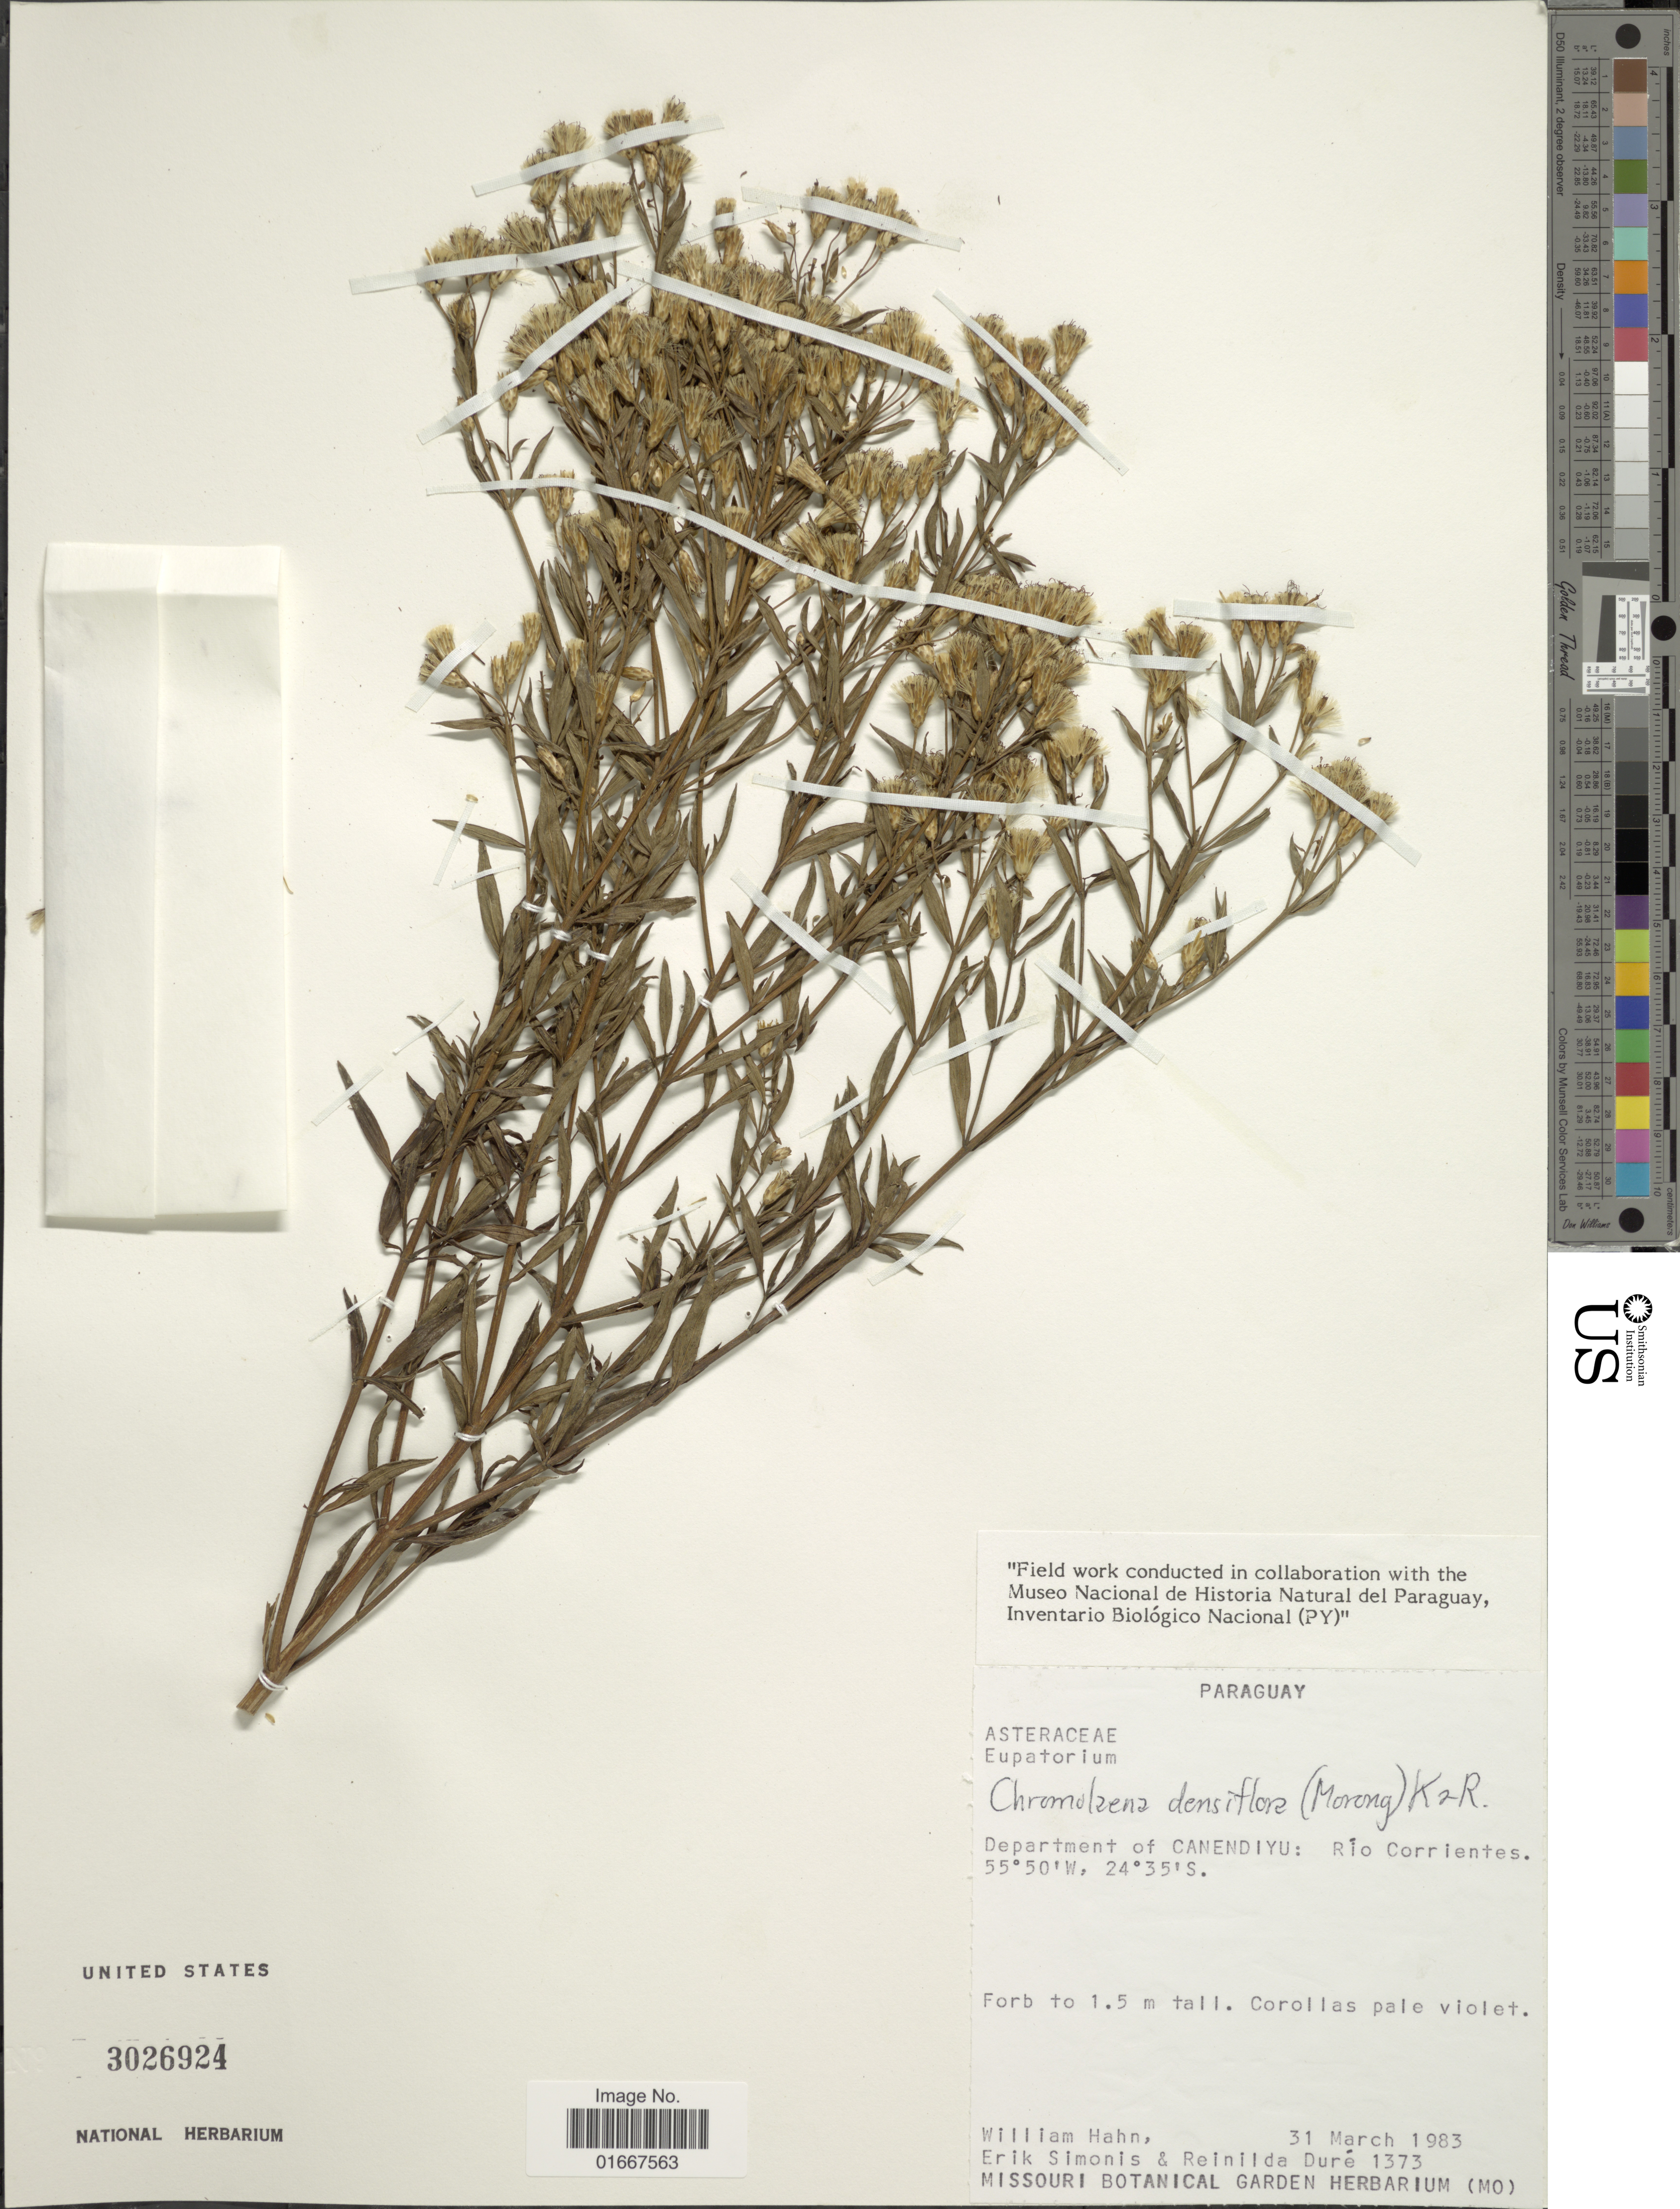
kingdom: Plantae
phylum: Tracheophyta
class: Magnoliopsida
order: Asterales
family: Asteraceae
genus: Chromolaena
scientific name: Chromolaena densiflorum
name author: (Morong) R.M. King & H. Rob.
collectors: W. J. Hahn, E. Simonis & R. Duré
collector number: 1373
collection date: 1983-03-31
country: Paraguay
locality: Department of Canendiyu: Rio Corrientes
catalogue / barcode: US 3026924